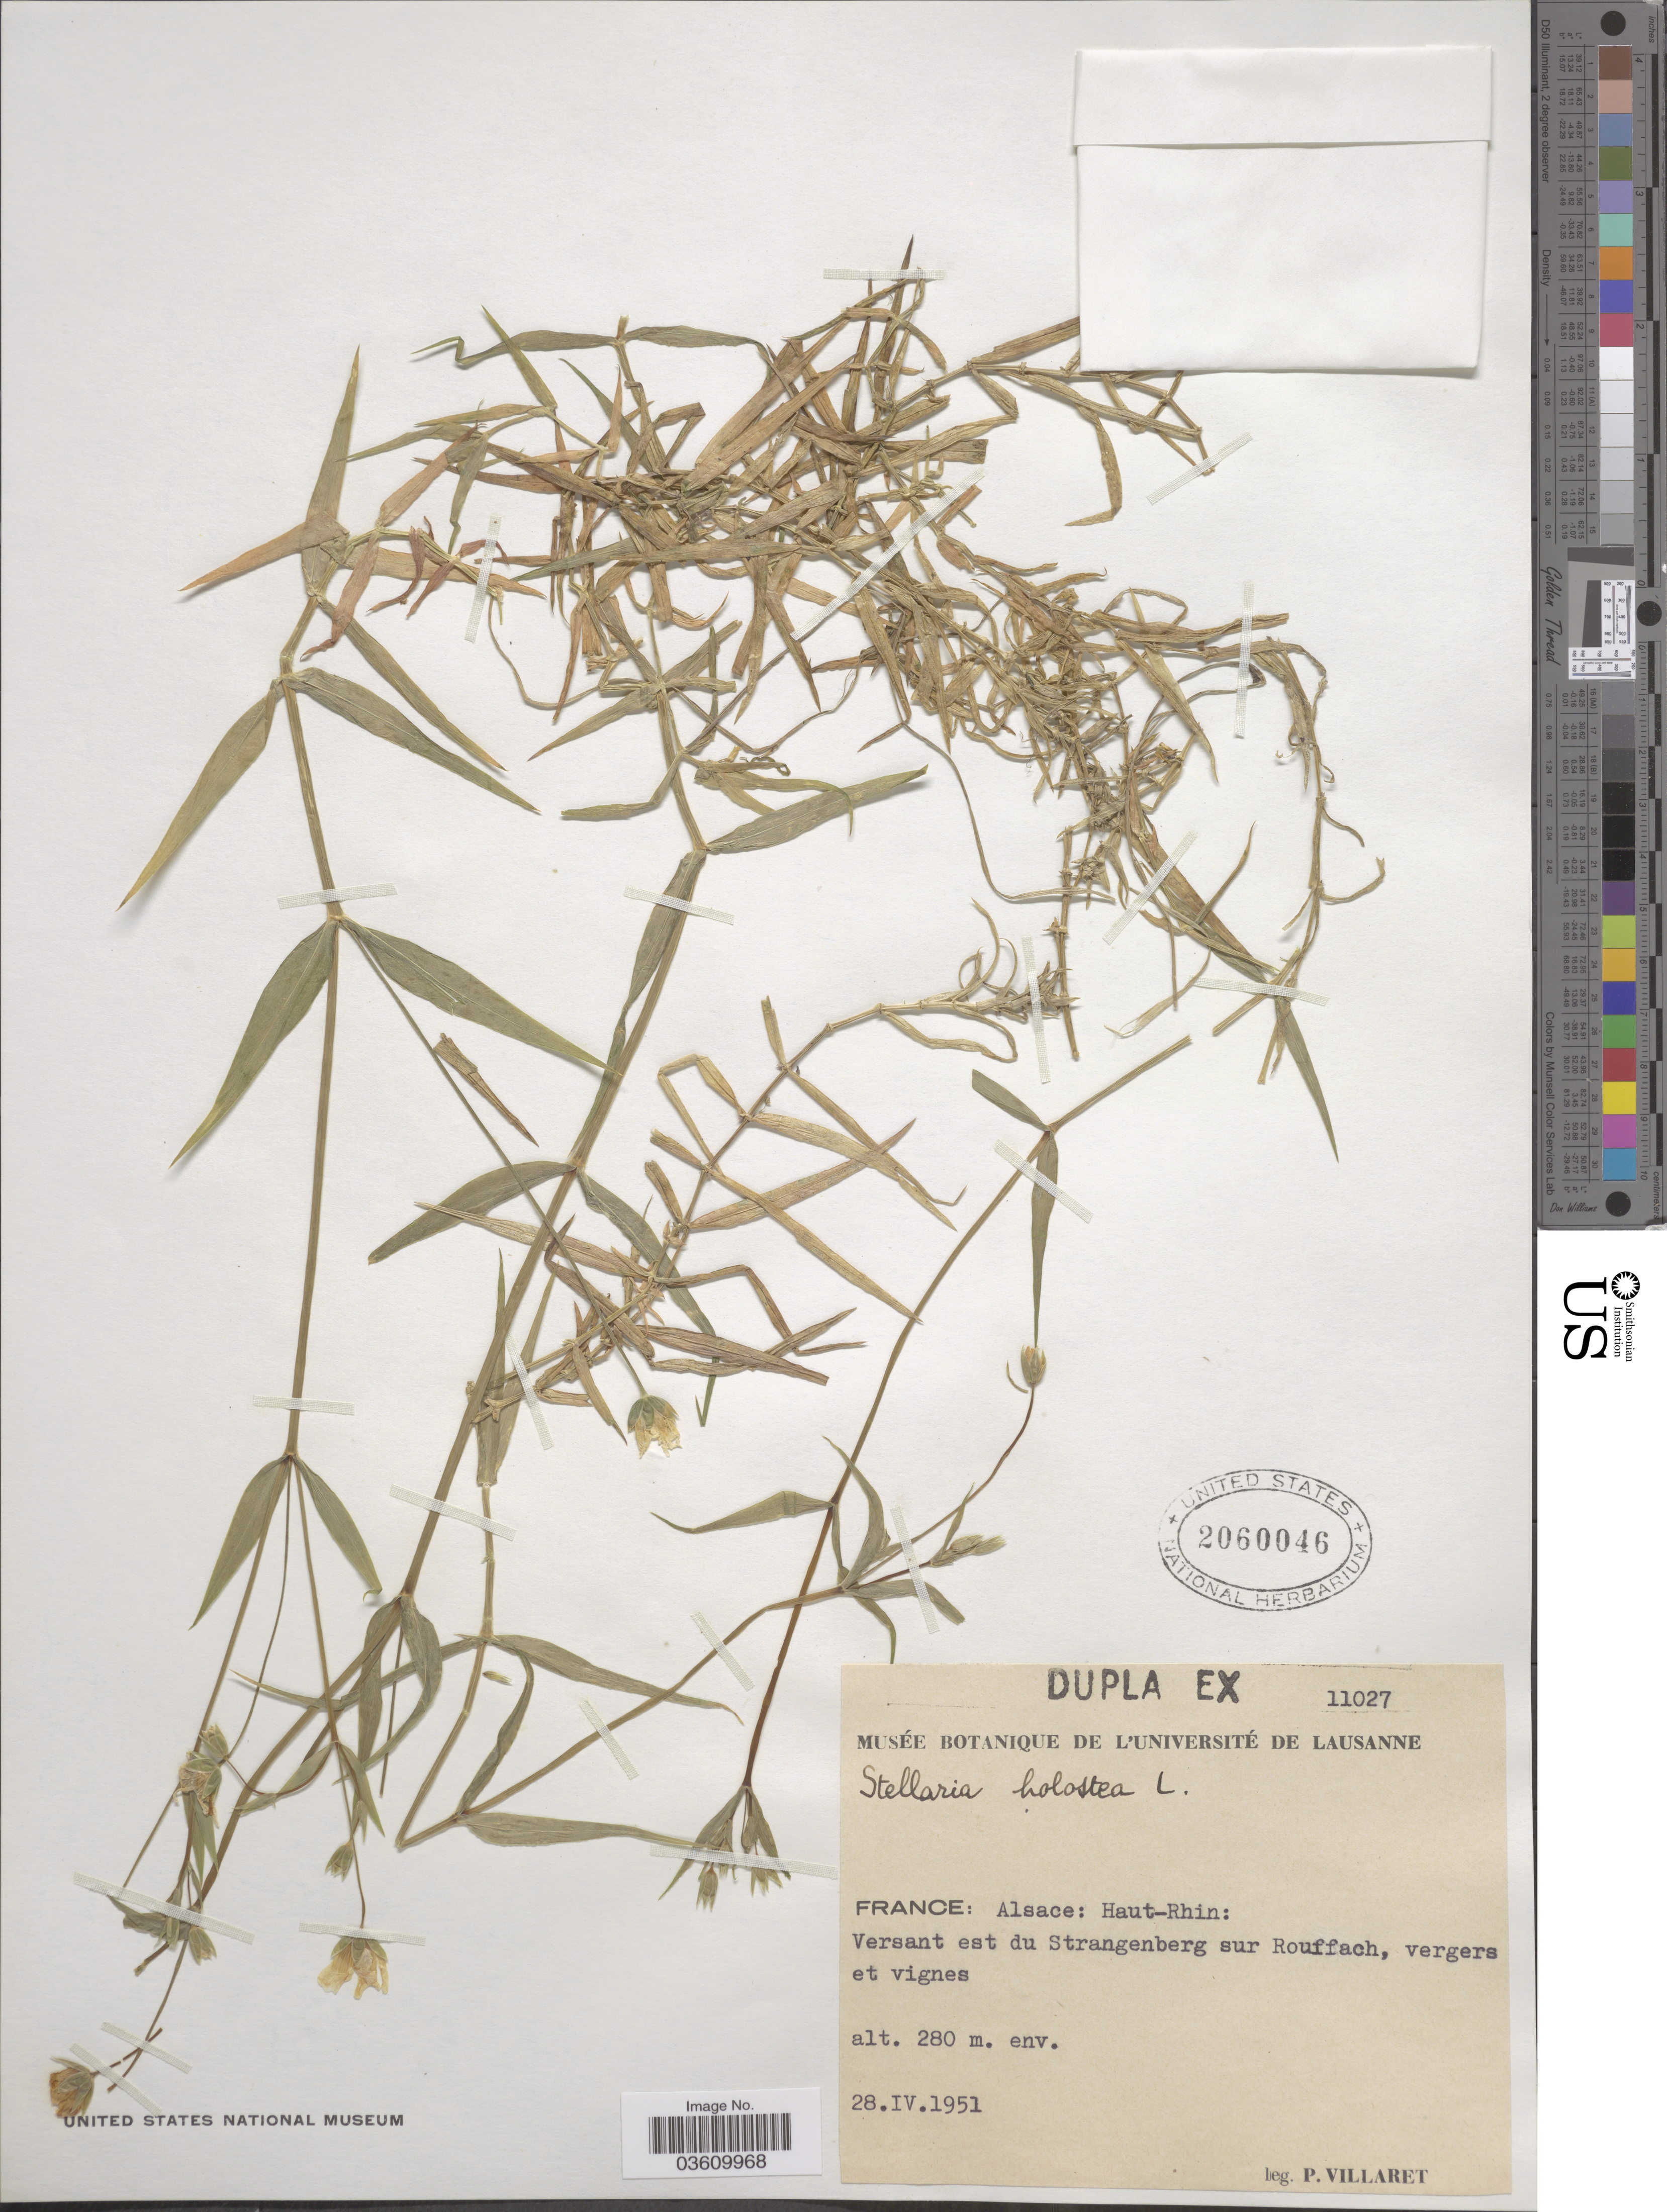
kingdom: Plantae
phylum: Tracheophyta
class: Magnoliopsida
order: Caryophyllales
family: Caryophyllaceae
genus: Rabelera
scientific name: Rabelera holostea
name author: (L.) M.T. Sharples & E.A. Tripp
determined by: U.S. National Herbarium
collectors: P. Villaret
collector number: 11027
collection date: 1951-04-28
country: France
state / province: Grand Est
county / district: Haut-Rhin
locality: Haut-Rhin: Versant est du Strangenberg sur Rouffach, vergers et vignes.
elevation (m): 280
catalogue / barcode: US 2060046